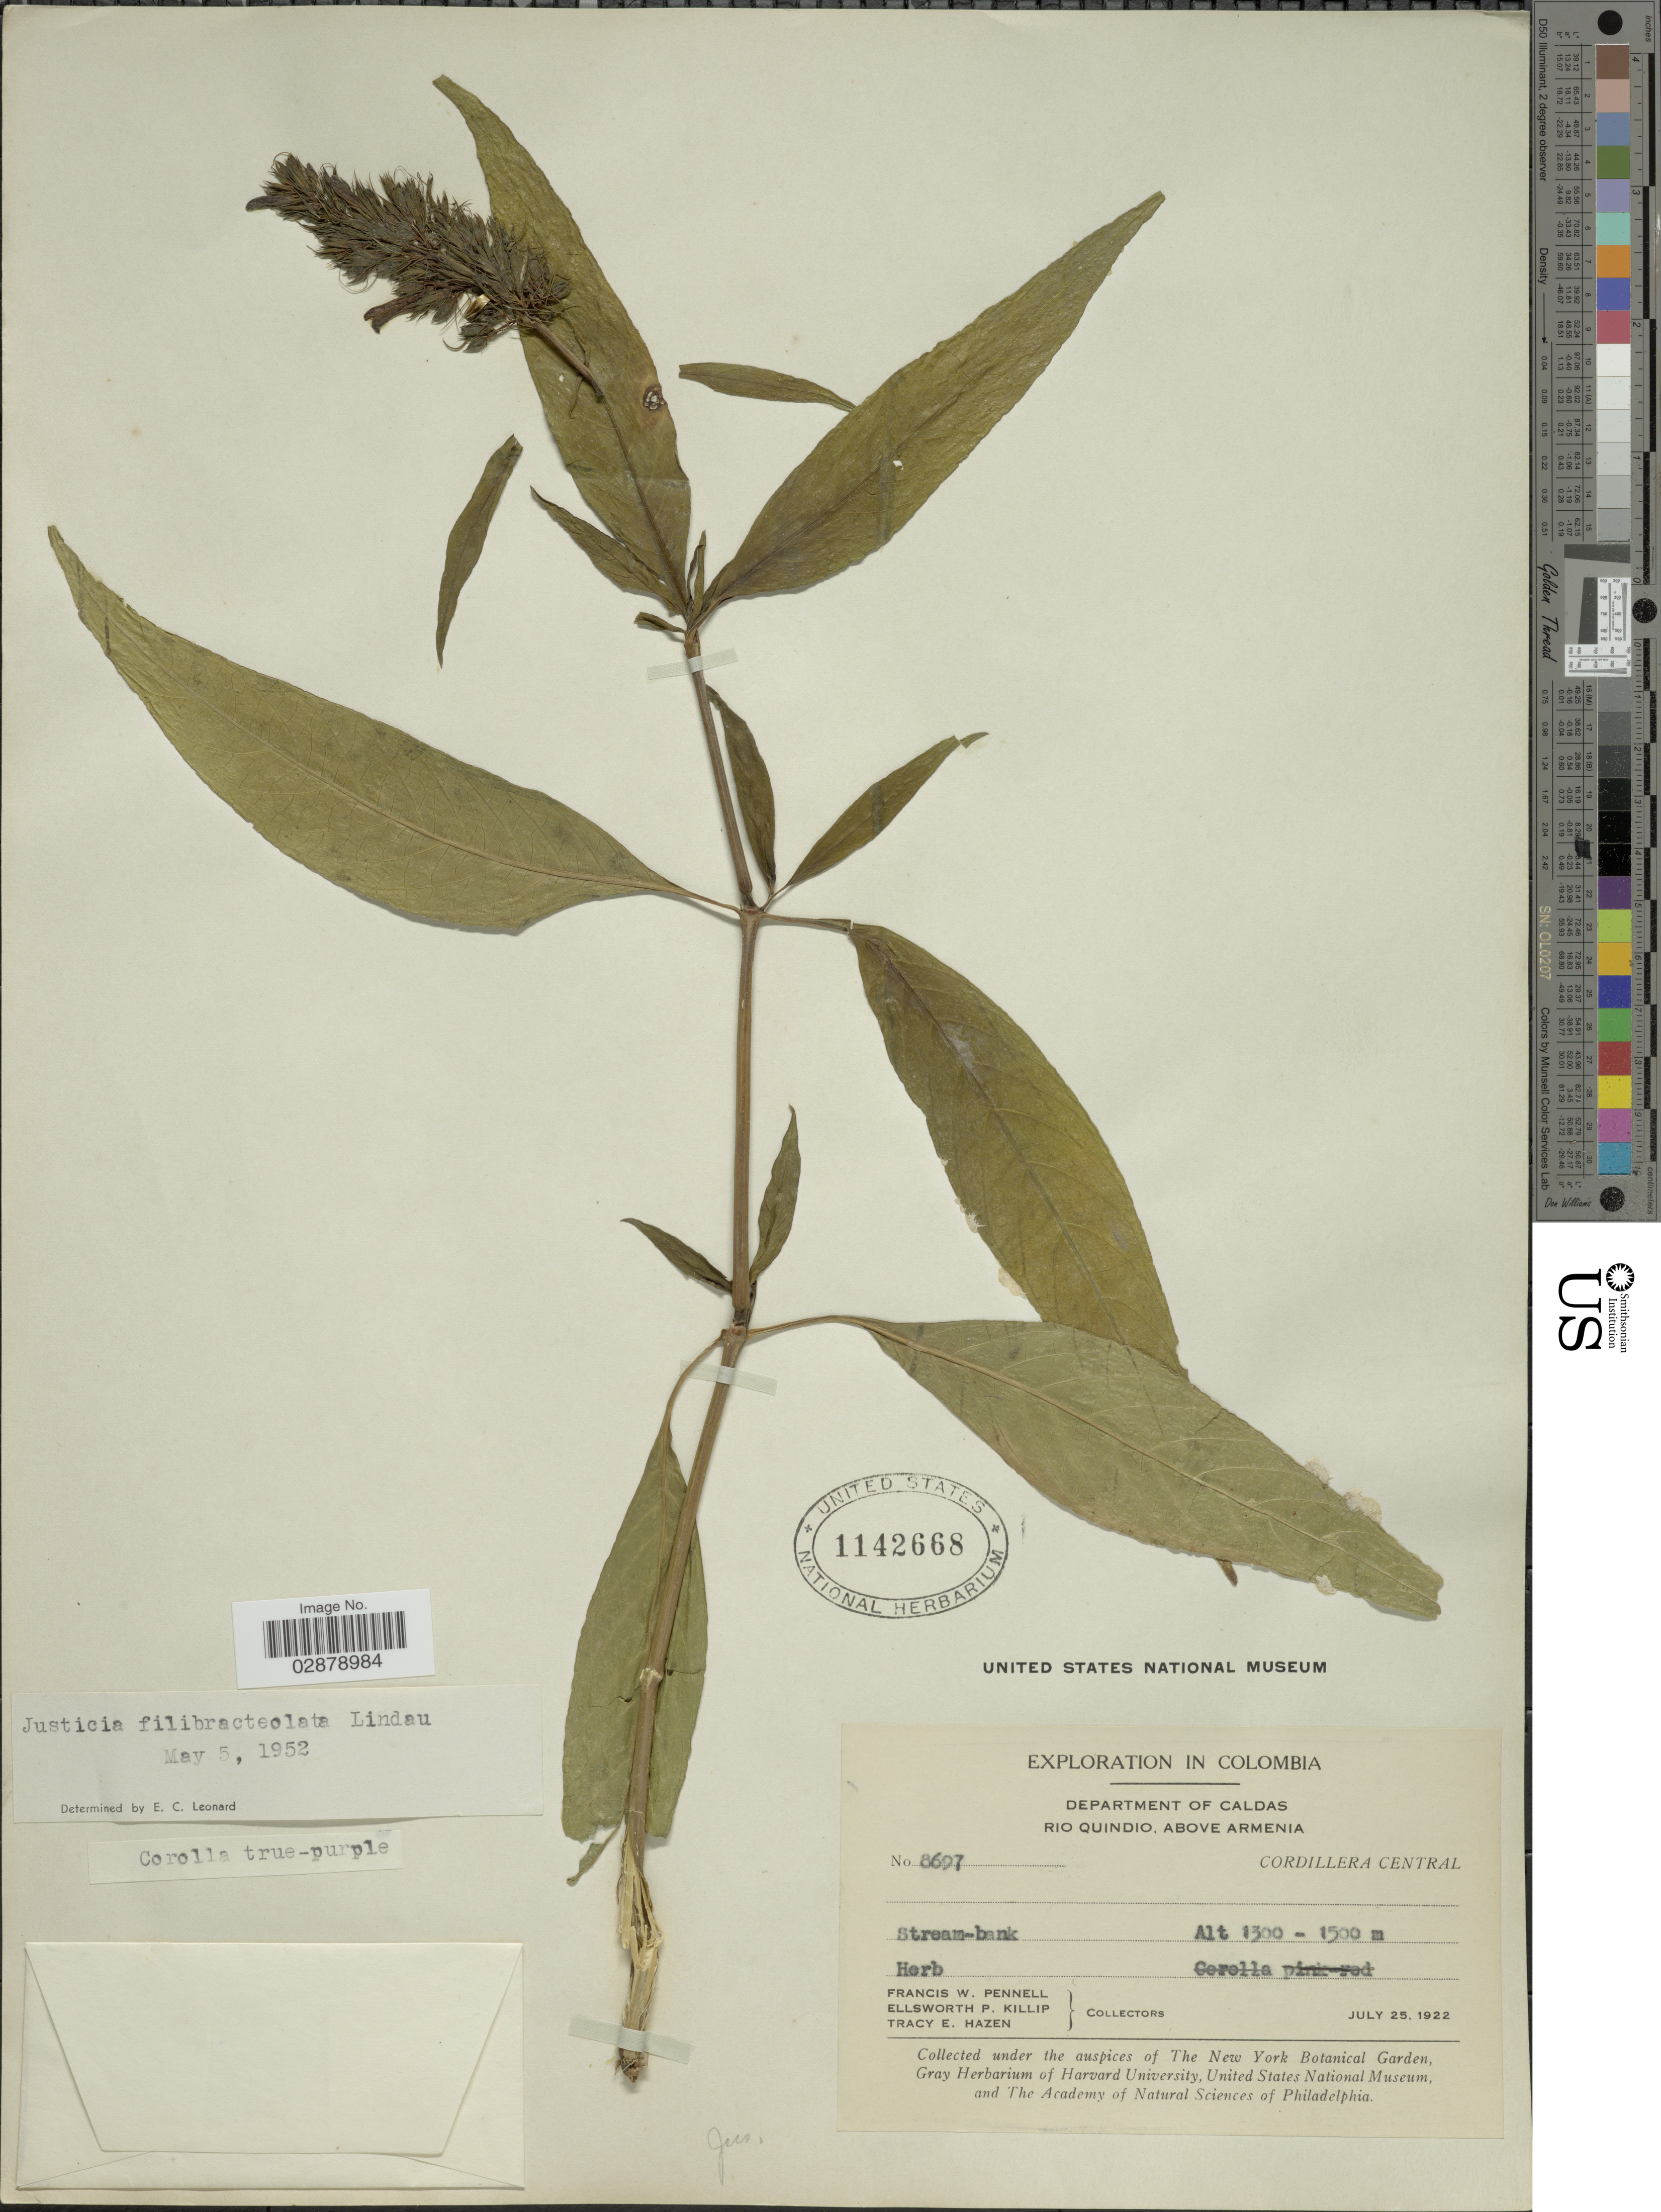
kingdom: Plantae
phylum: Tracheophyta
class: Magnoliopsida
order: Lamiales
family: Acanthaceae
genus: Justicia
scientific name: Justicia filibracteolata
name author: Lindau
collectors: F. W. Pennell, E. P. Killip & T. E. Hazen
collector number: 8697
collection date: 1922-07-25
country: Colombia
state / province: Caldas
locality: Department of Caldas. Rio Quindio, above Armenia. Cordillera Central.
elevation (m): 1300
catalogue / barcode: US 1142668